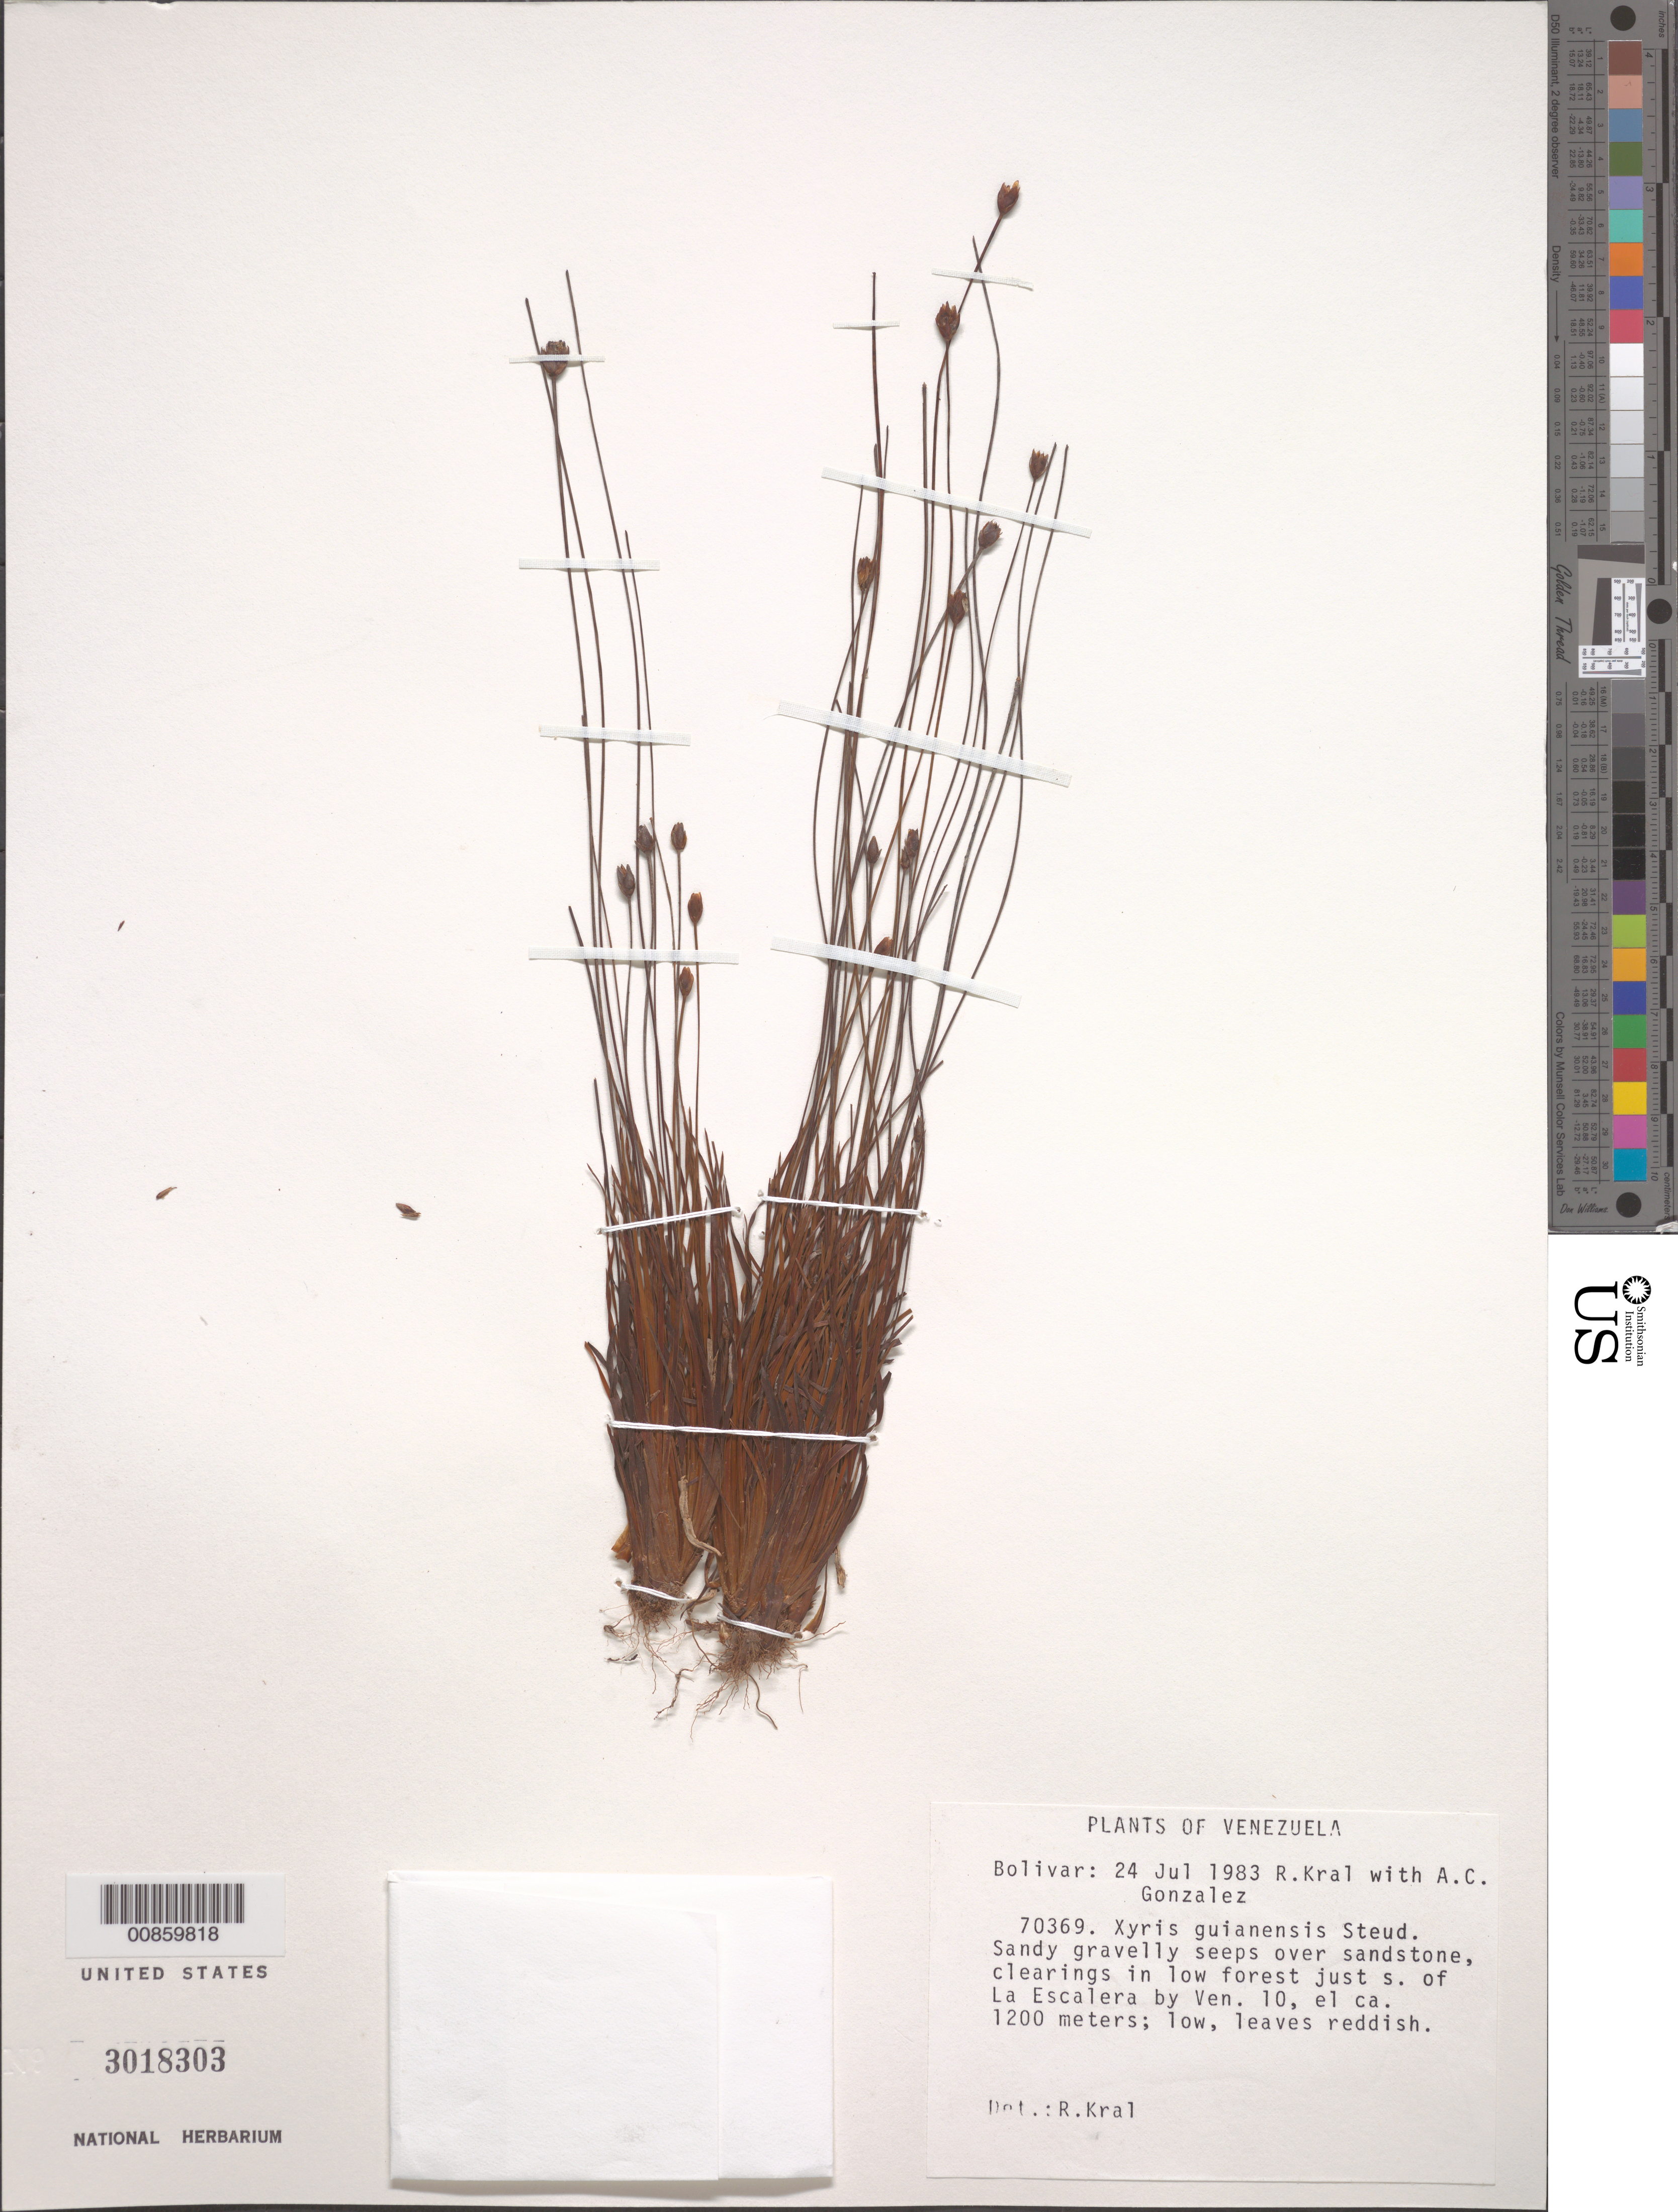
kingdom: Plantae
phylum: Tracheophyta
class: Liliopsida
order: Poales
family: Xyridaceae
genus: Xyris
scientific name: Xyris guianensis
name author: Steud.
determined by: Kral, Robert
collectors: R. Kral & A. C. González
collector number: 70369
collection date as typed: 24-Jul-83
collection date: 1983-07-24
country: Venezuela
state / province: Bolívar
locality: Gran Sabana, just S of summit of La Escalera, Ven. 10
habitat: Sandy gravelly seeps over sandstone; clearings in low forest.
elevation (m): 1200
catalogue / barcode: US 3018303